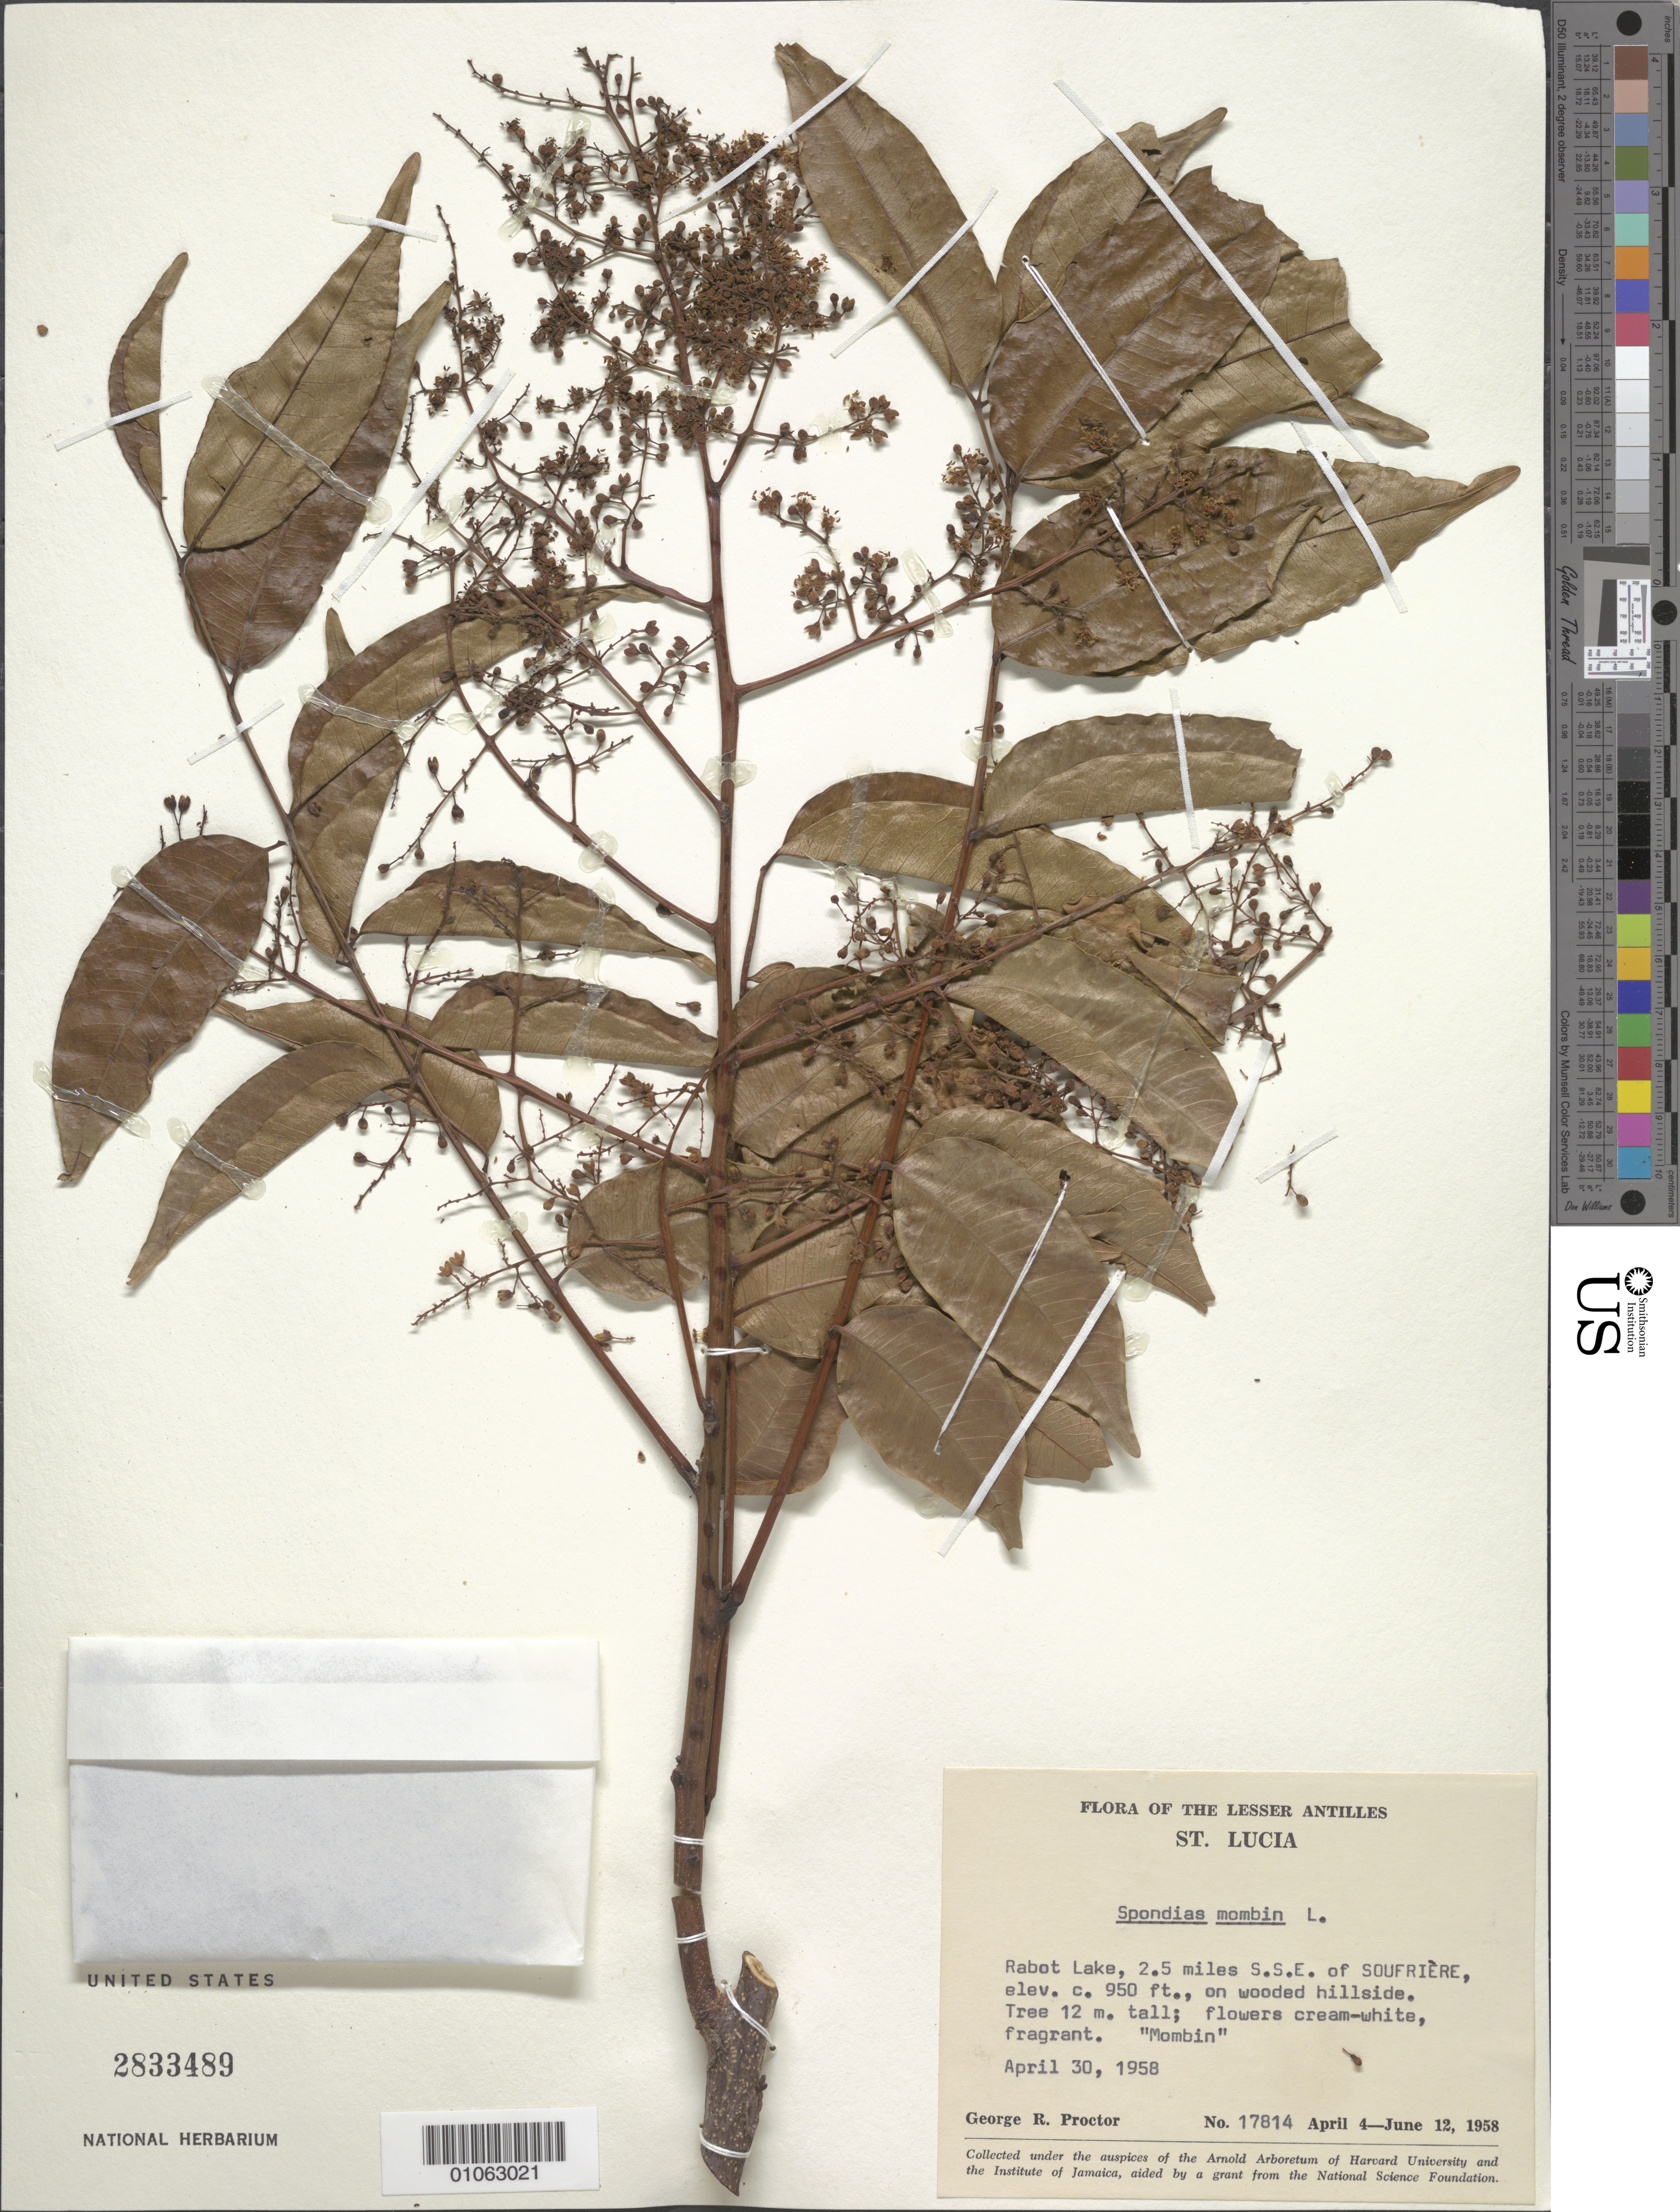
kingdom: Plantae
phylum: Tracheophyta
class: Magnoliopsida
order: Sapindales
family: Anacardiaceae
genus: Spondias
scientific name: Spondias mombin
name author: L.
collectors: G. R. Proctor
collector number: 17814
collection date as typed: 04 Apr 1958 to 12 Jun 1958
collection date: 1958-04-04/1958-06-12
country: St. Lucia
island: St. Lucia I.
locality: Rabot lake, 2.5 miles S.S.E. of Soufriere.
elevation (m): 290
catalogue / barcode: US 2833489